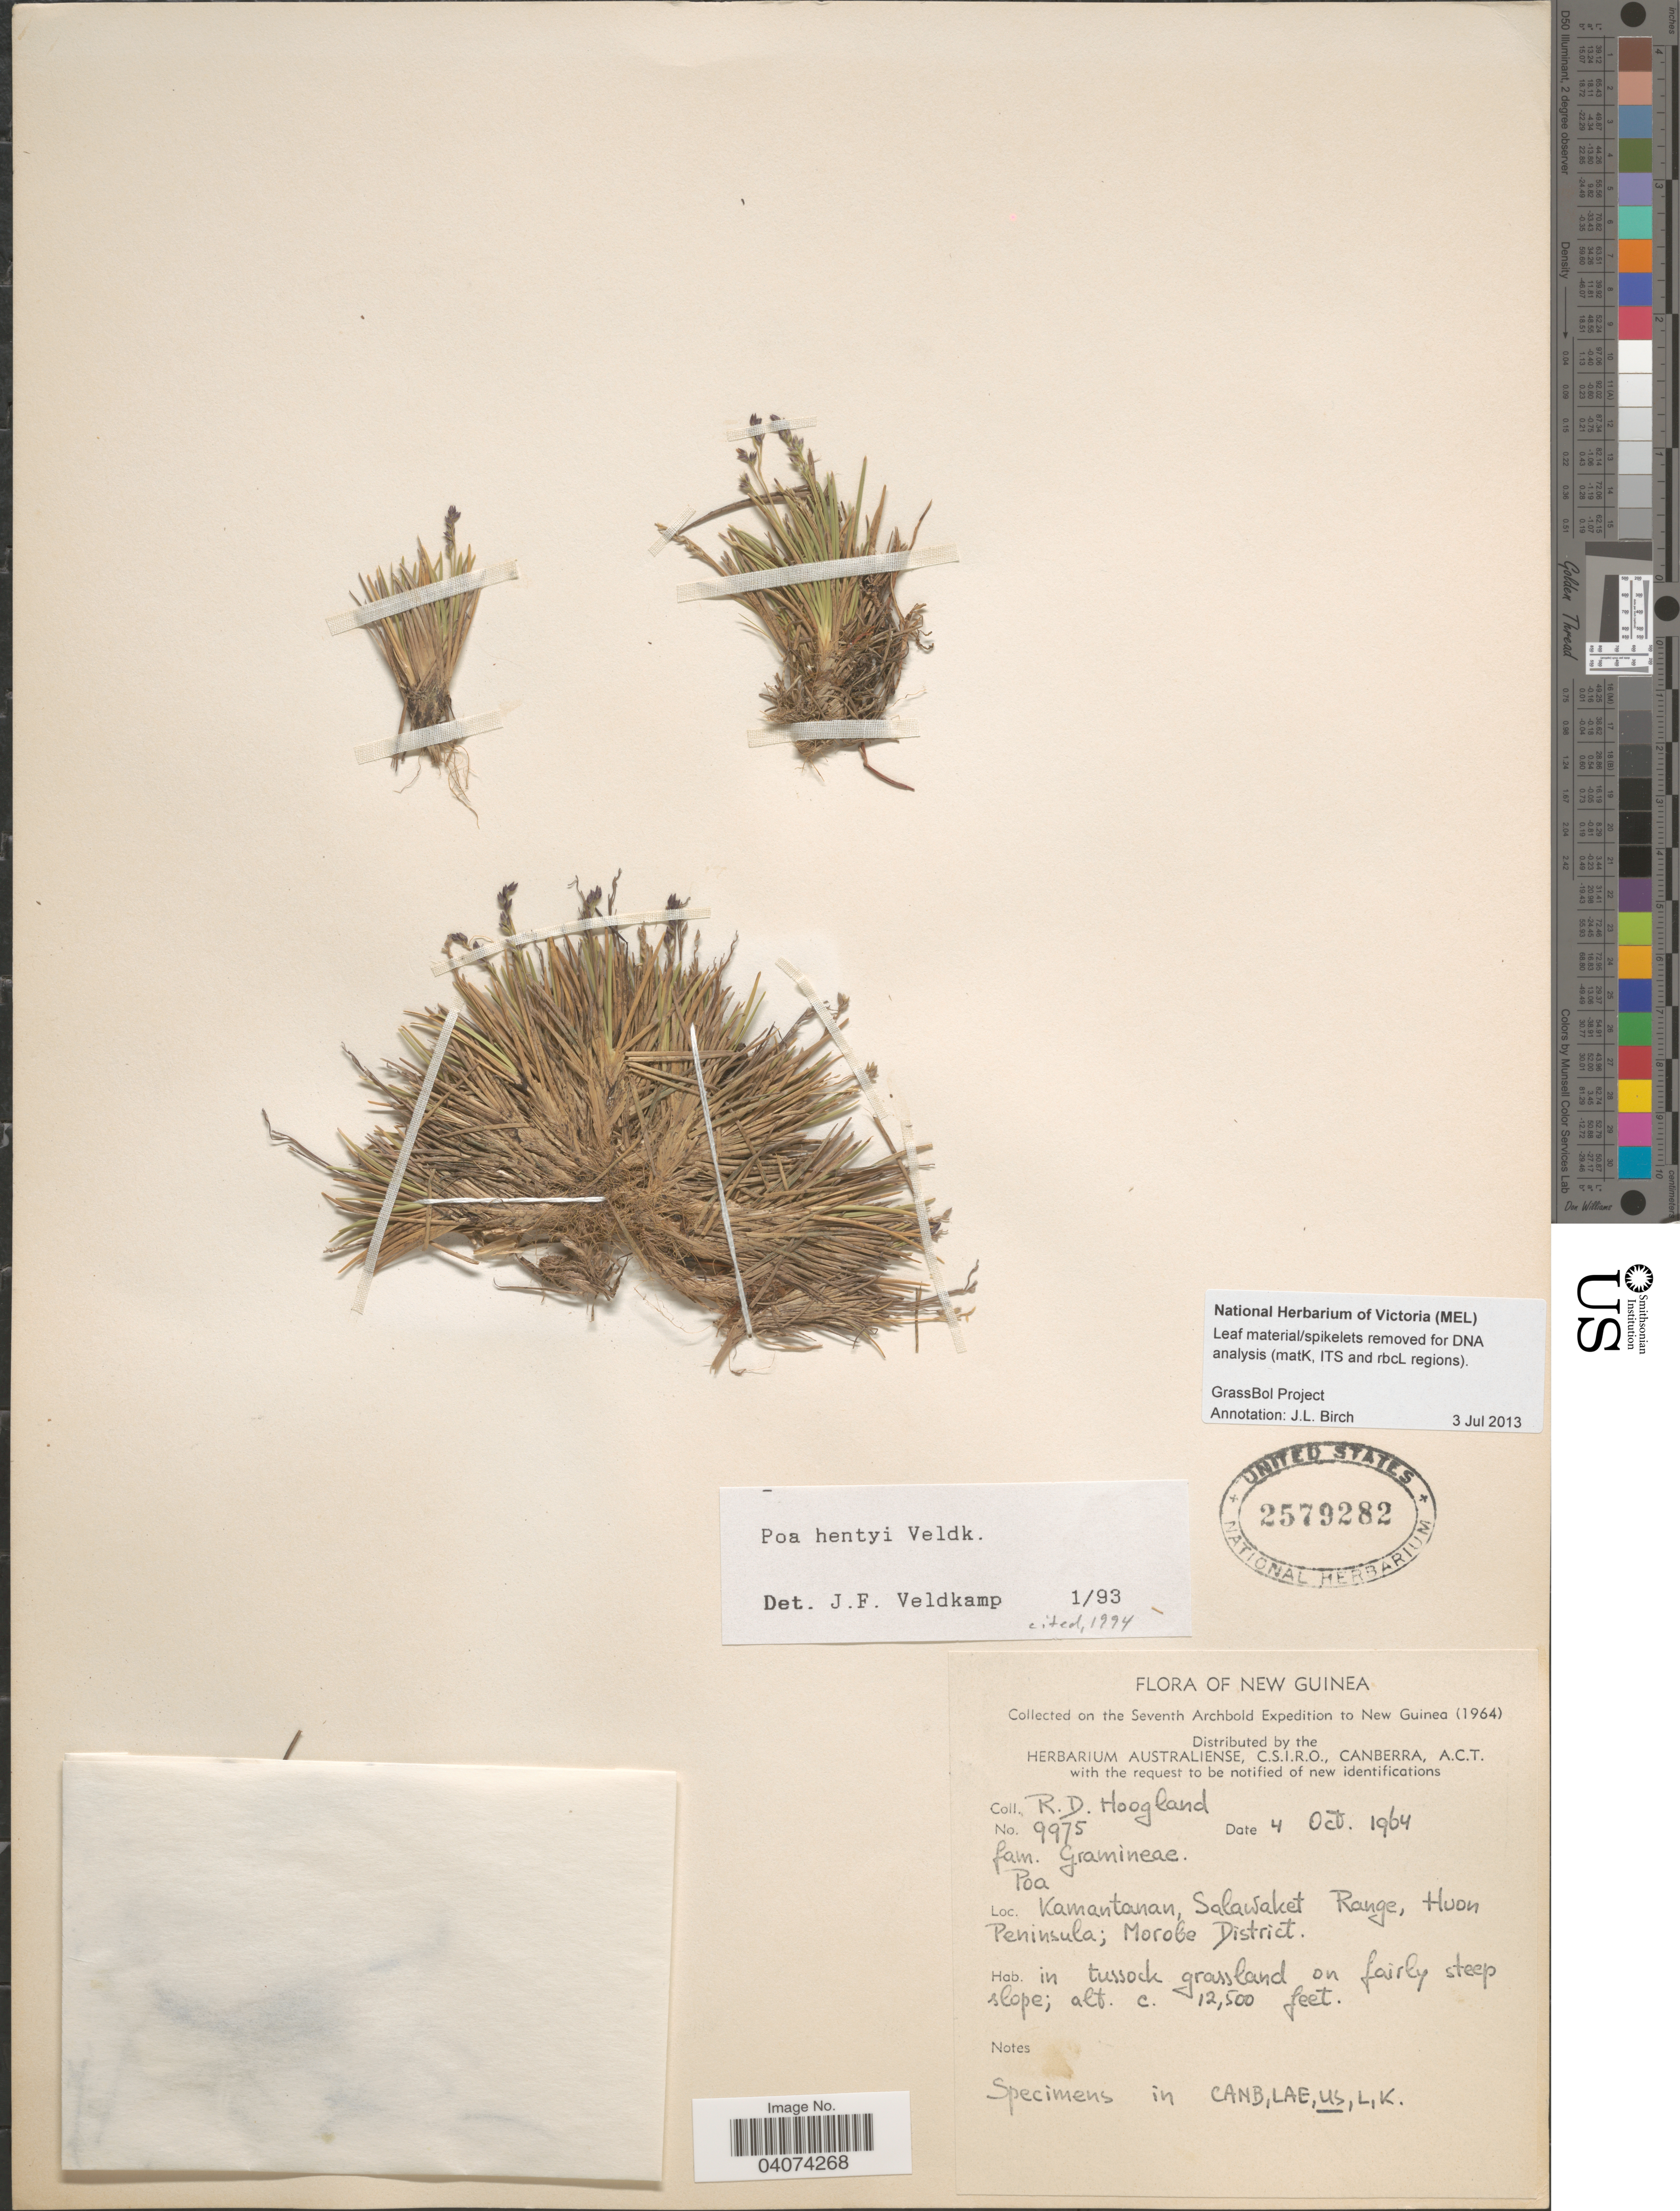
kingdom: Plantae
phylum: Tracheophyta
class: Liliopsida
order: Poales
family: Poaceae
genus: Poa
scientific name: Poa hentyi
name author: Veldkamp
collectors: R. D. Hoogland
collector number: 9975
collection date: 1964-10-04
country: Papua New Guinea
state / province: Morobe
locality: Collected on the Seventh Archbold Expedition to New Guinea (1964). Kamantanan, Salawaket Range, Huon Peninsula; Morobe District.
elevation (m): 3810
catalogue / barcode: US 2579282